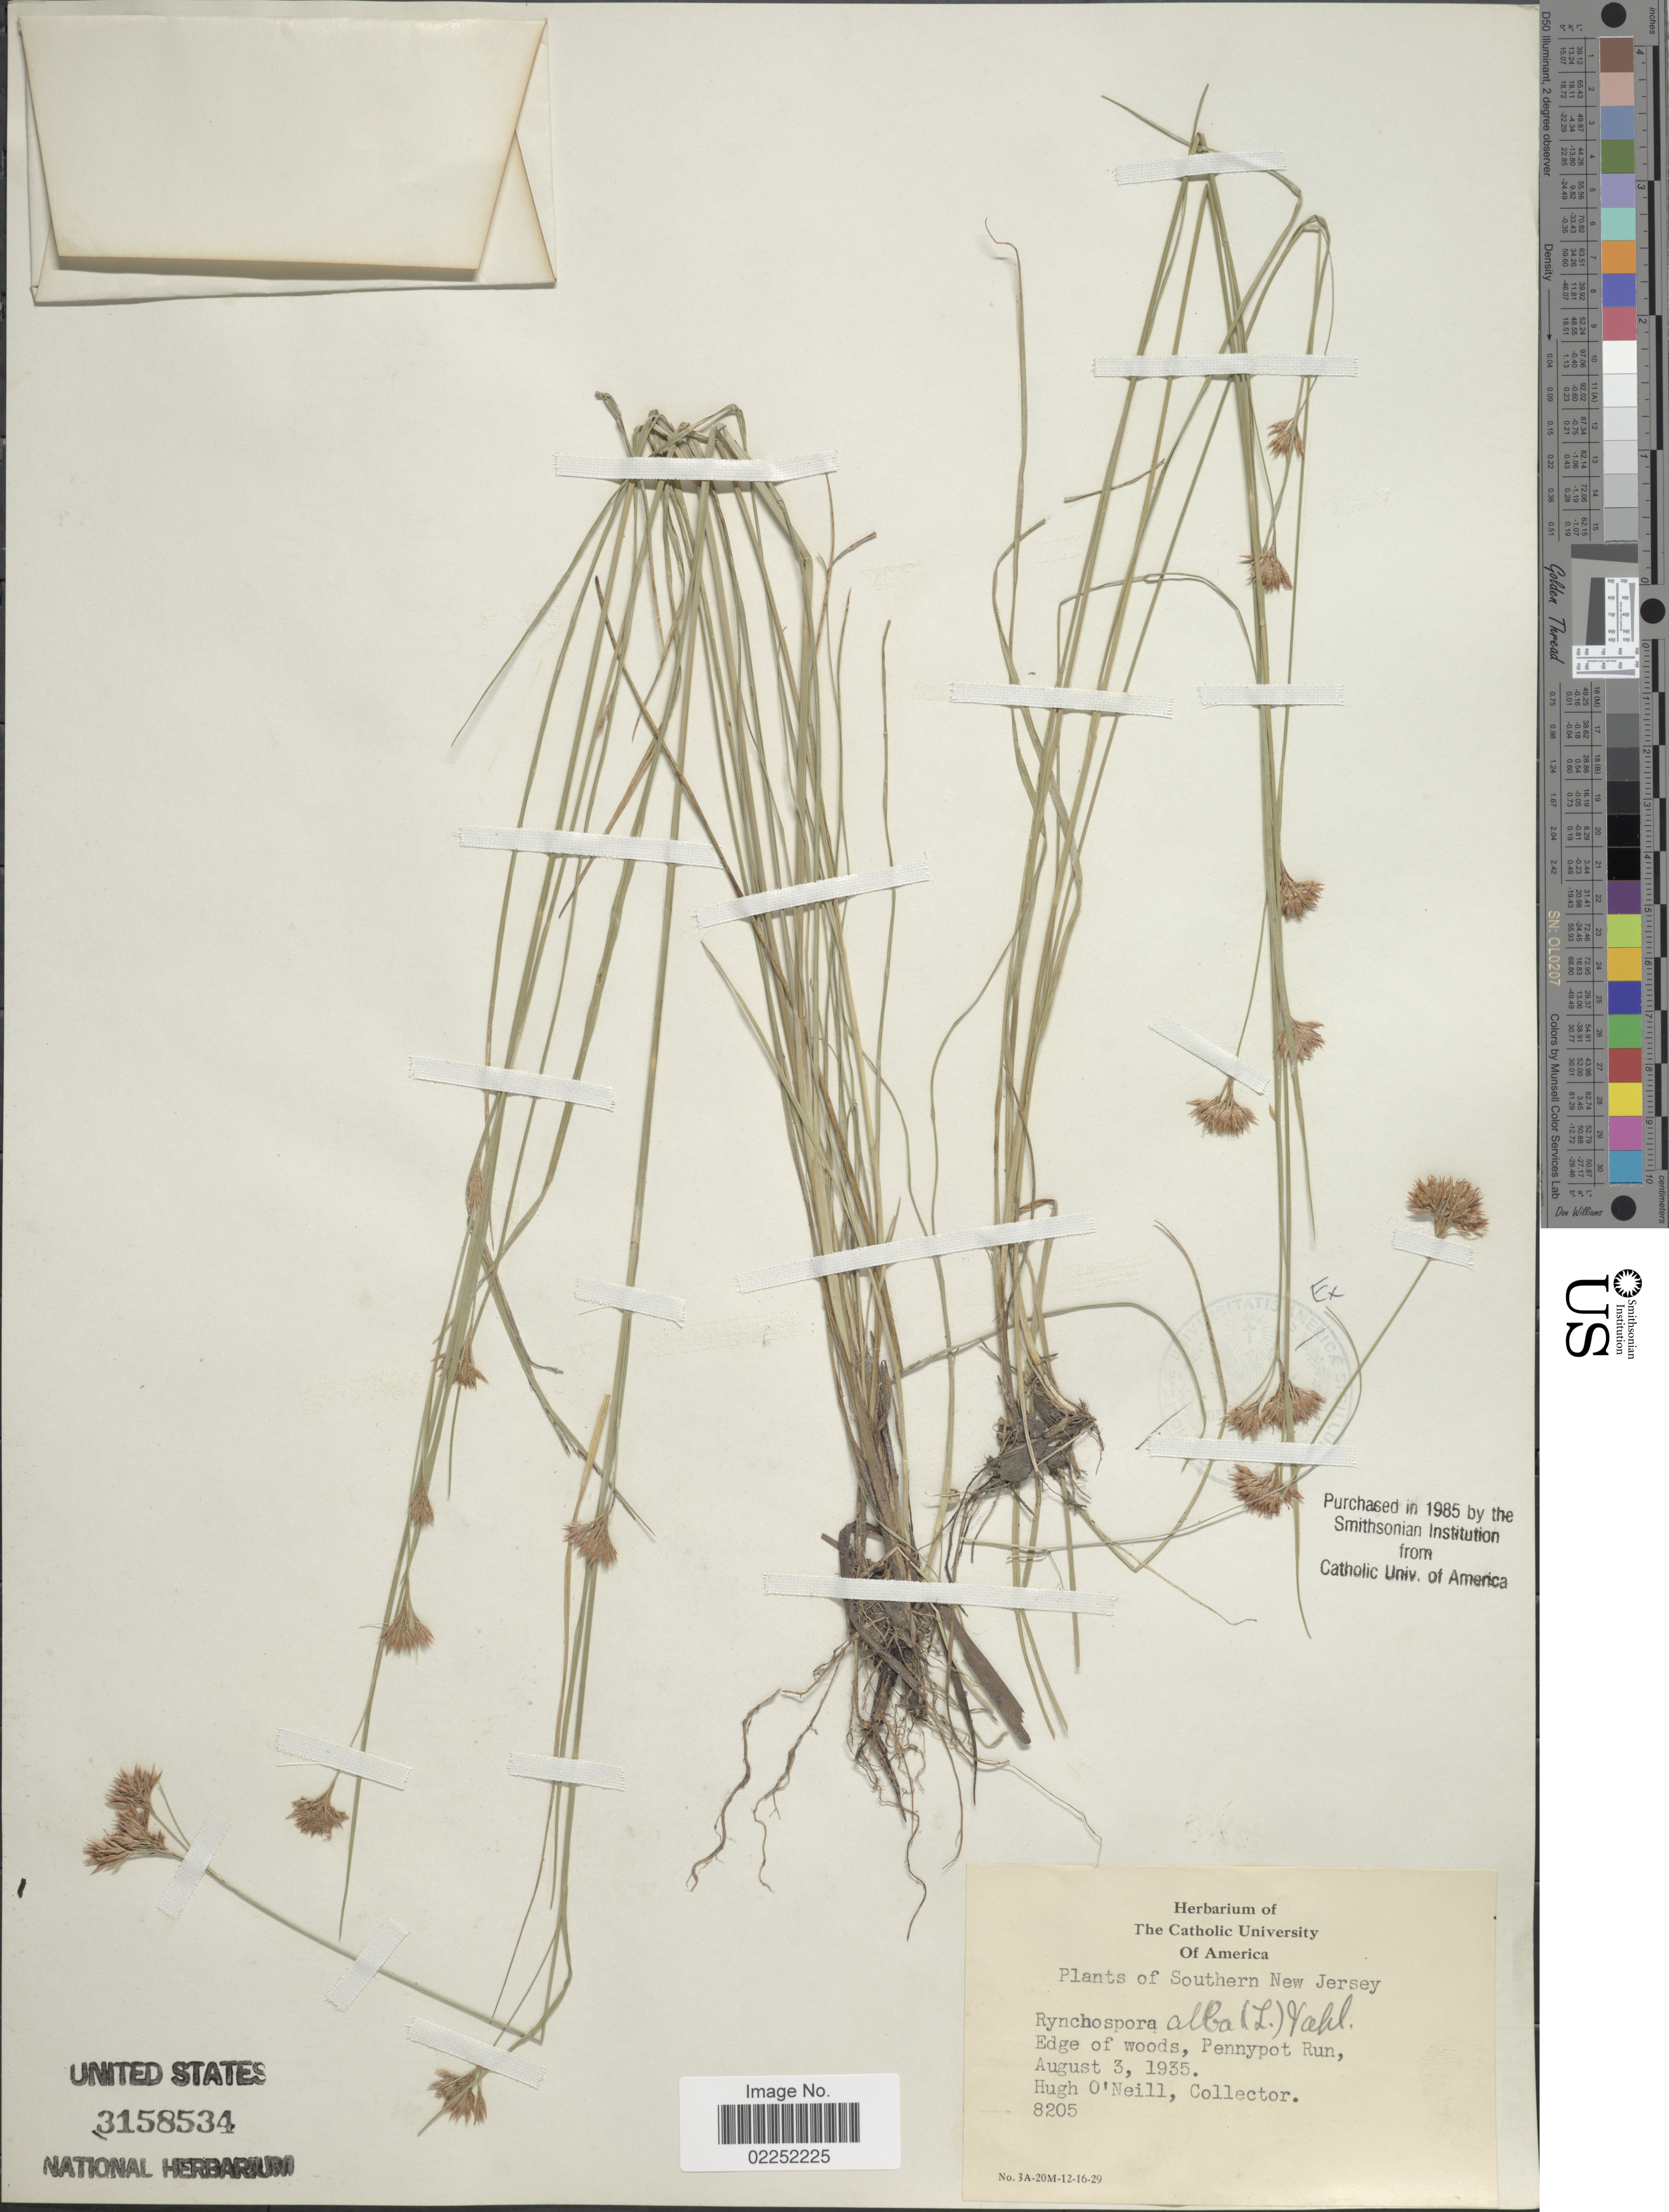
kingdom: Plantae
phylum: Tracheophyta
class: Liliopsida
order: Poales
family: Cyperaceae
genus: Rhynchospora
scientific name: Rhynchospora alba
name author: (L.) Vahl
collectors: H. O'Neill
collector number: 8205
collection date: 1935-08-03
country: United States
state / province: New Jersey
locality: Southern New Jersey, Pennypot Run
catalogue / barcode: US 3158534